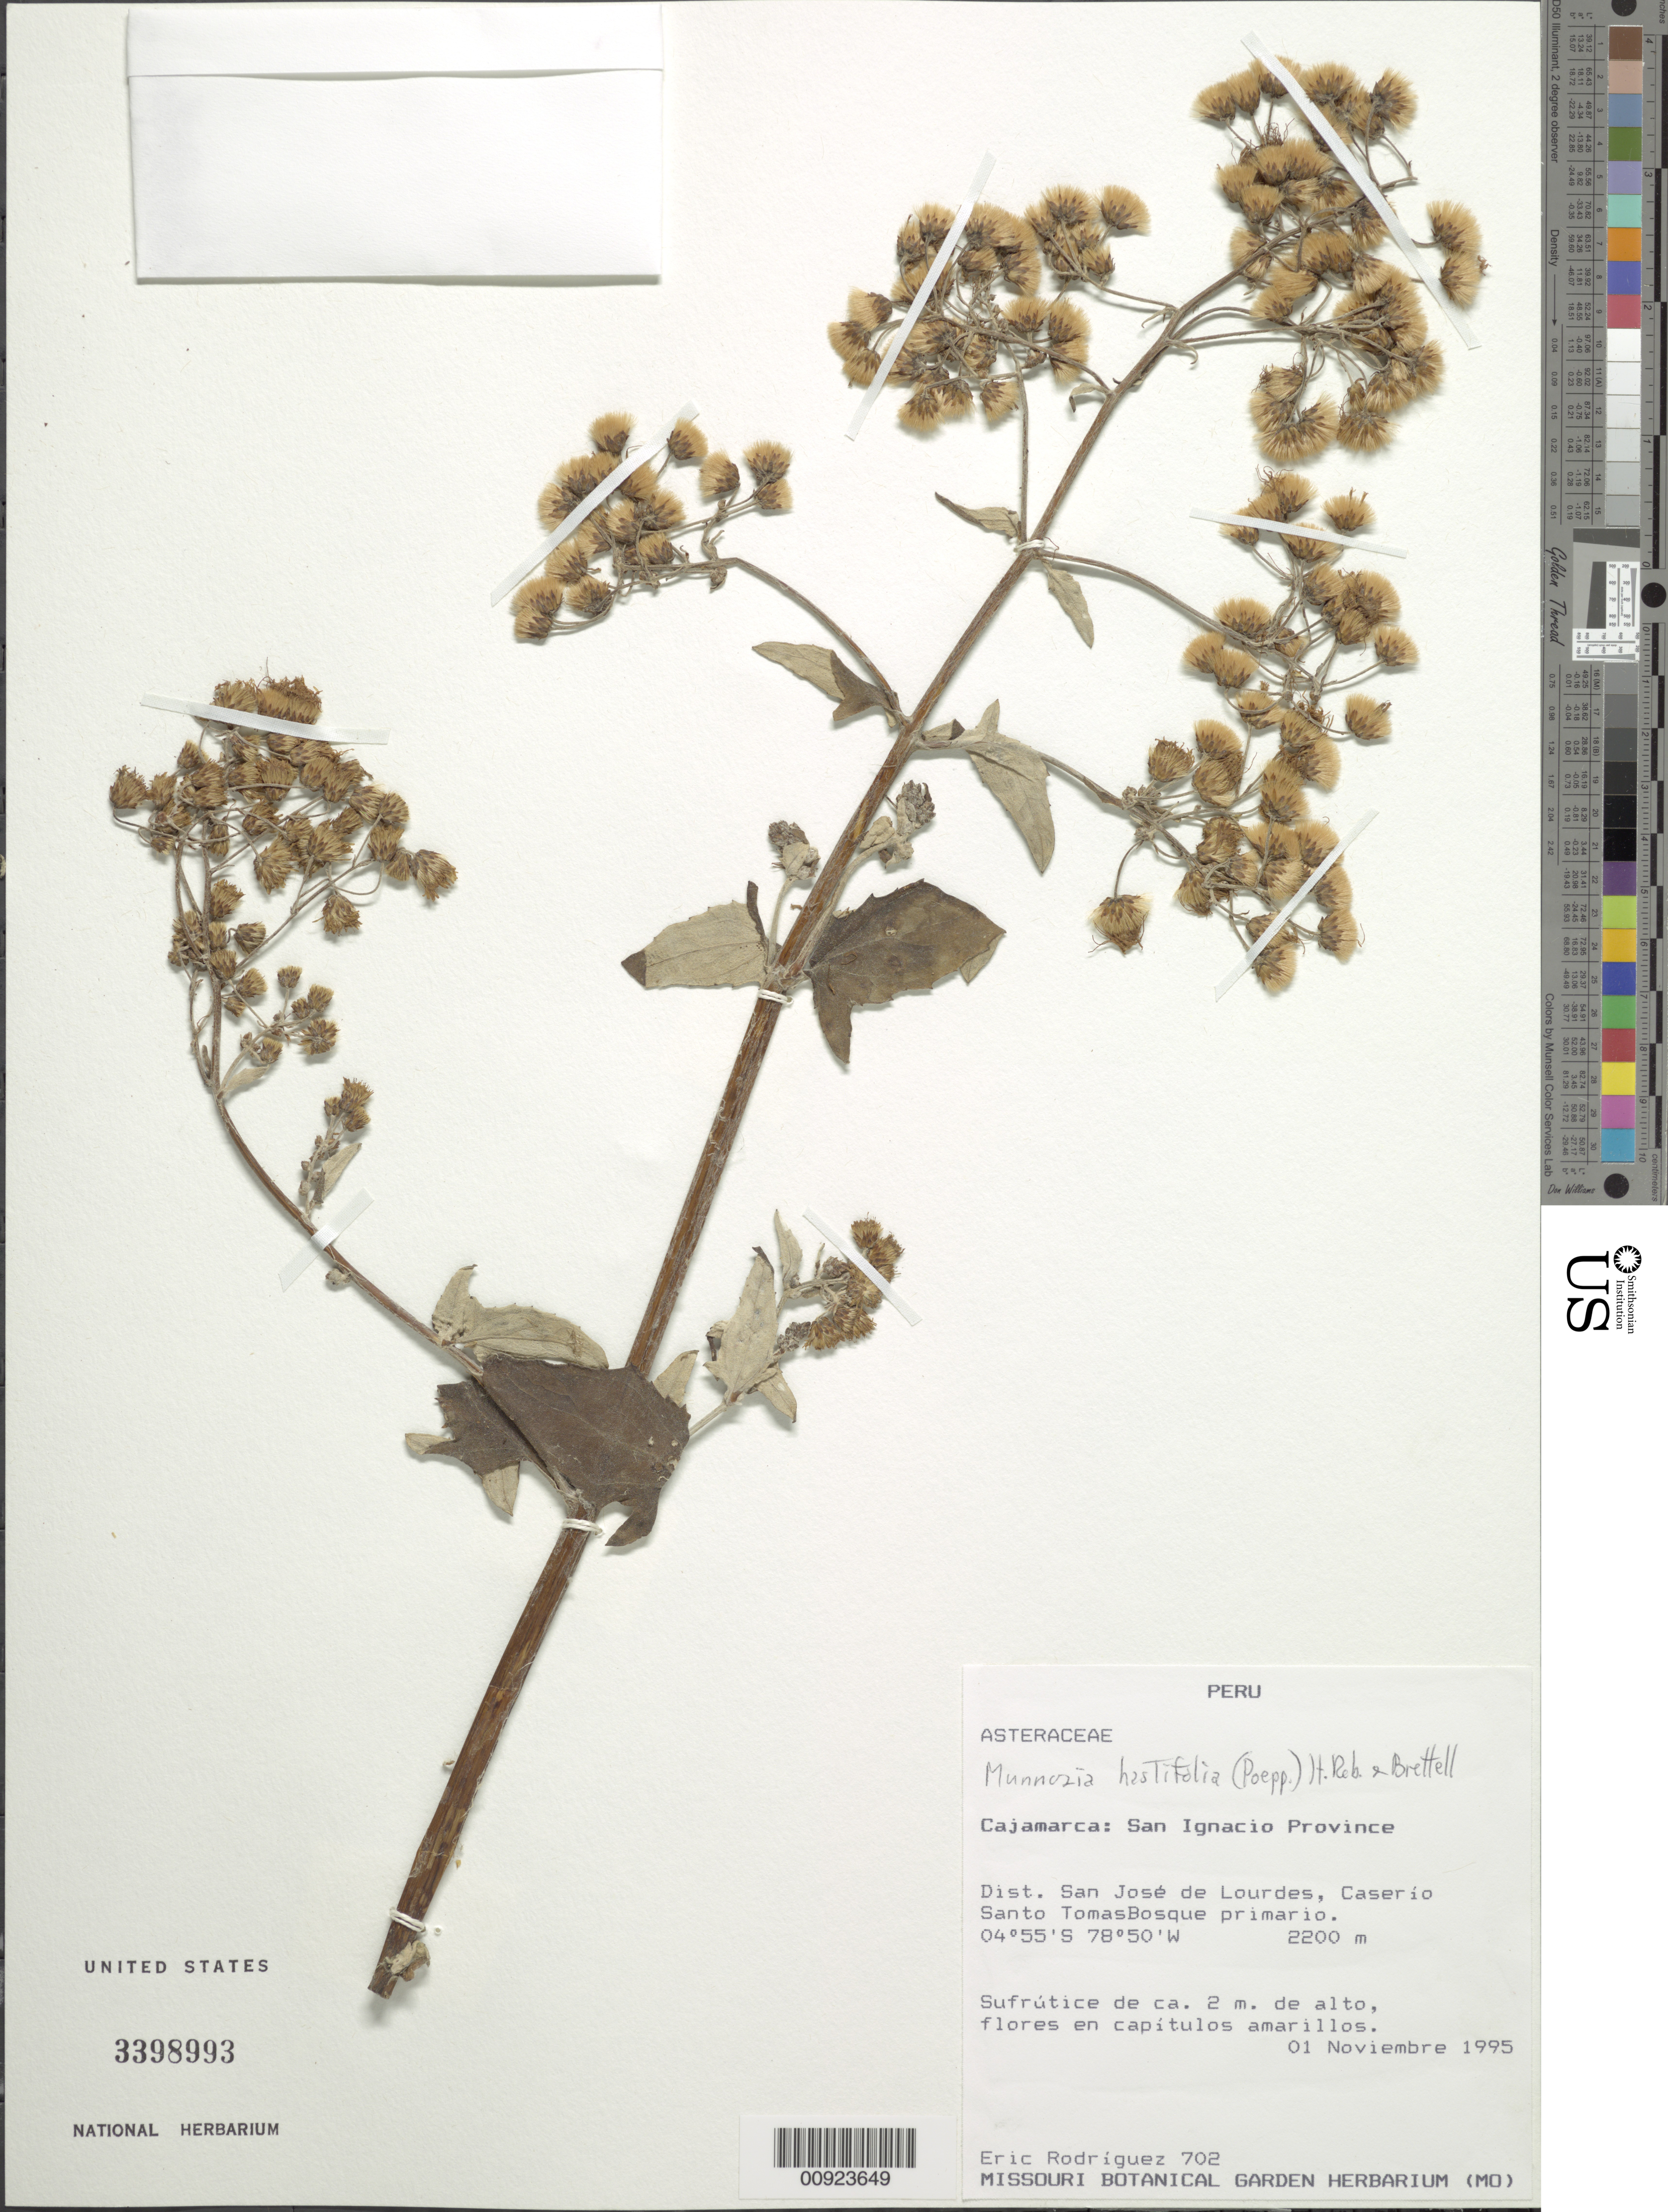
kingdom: Plantae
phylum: Tracheophyta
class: Magnoliopsida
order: Asterales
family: Asteraceae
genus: Munnozia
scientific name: Munnozia hastifolia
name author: (Poepp.) H. Rob. & Brettell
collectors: E. Rodriguez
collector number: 702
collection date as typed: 1 November 1995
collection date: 1995-11-01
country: Peru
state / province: Cajamarca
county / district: San Ignacio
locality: San José de Lourdes, Caserío Santo Tomas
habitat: Bosque primario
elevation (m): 2200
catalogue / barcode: US 3398993